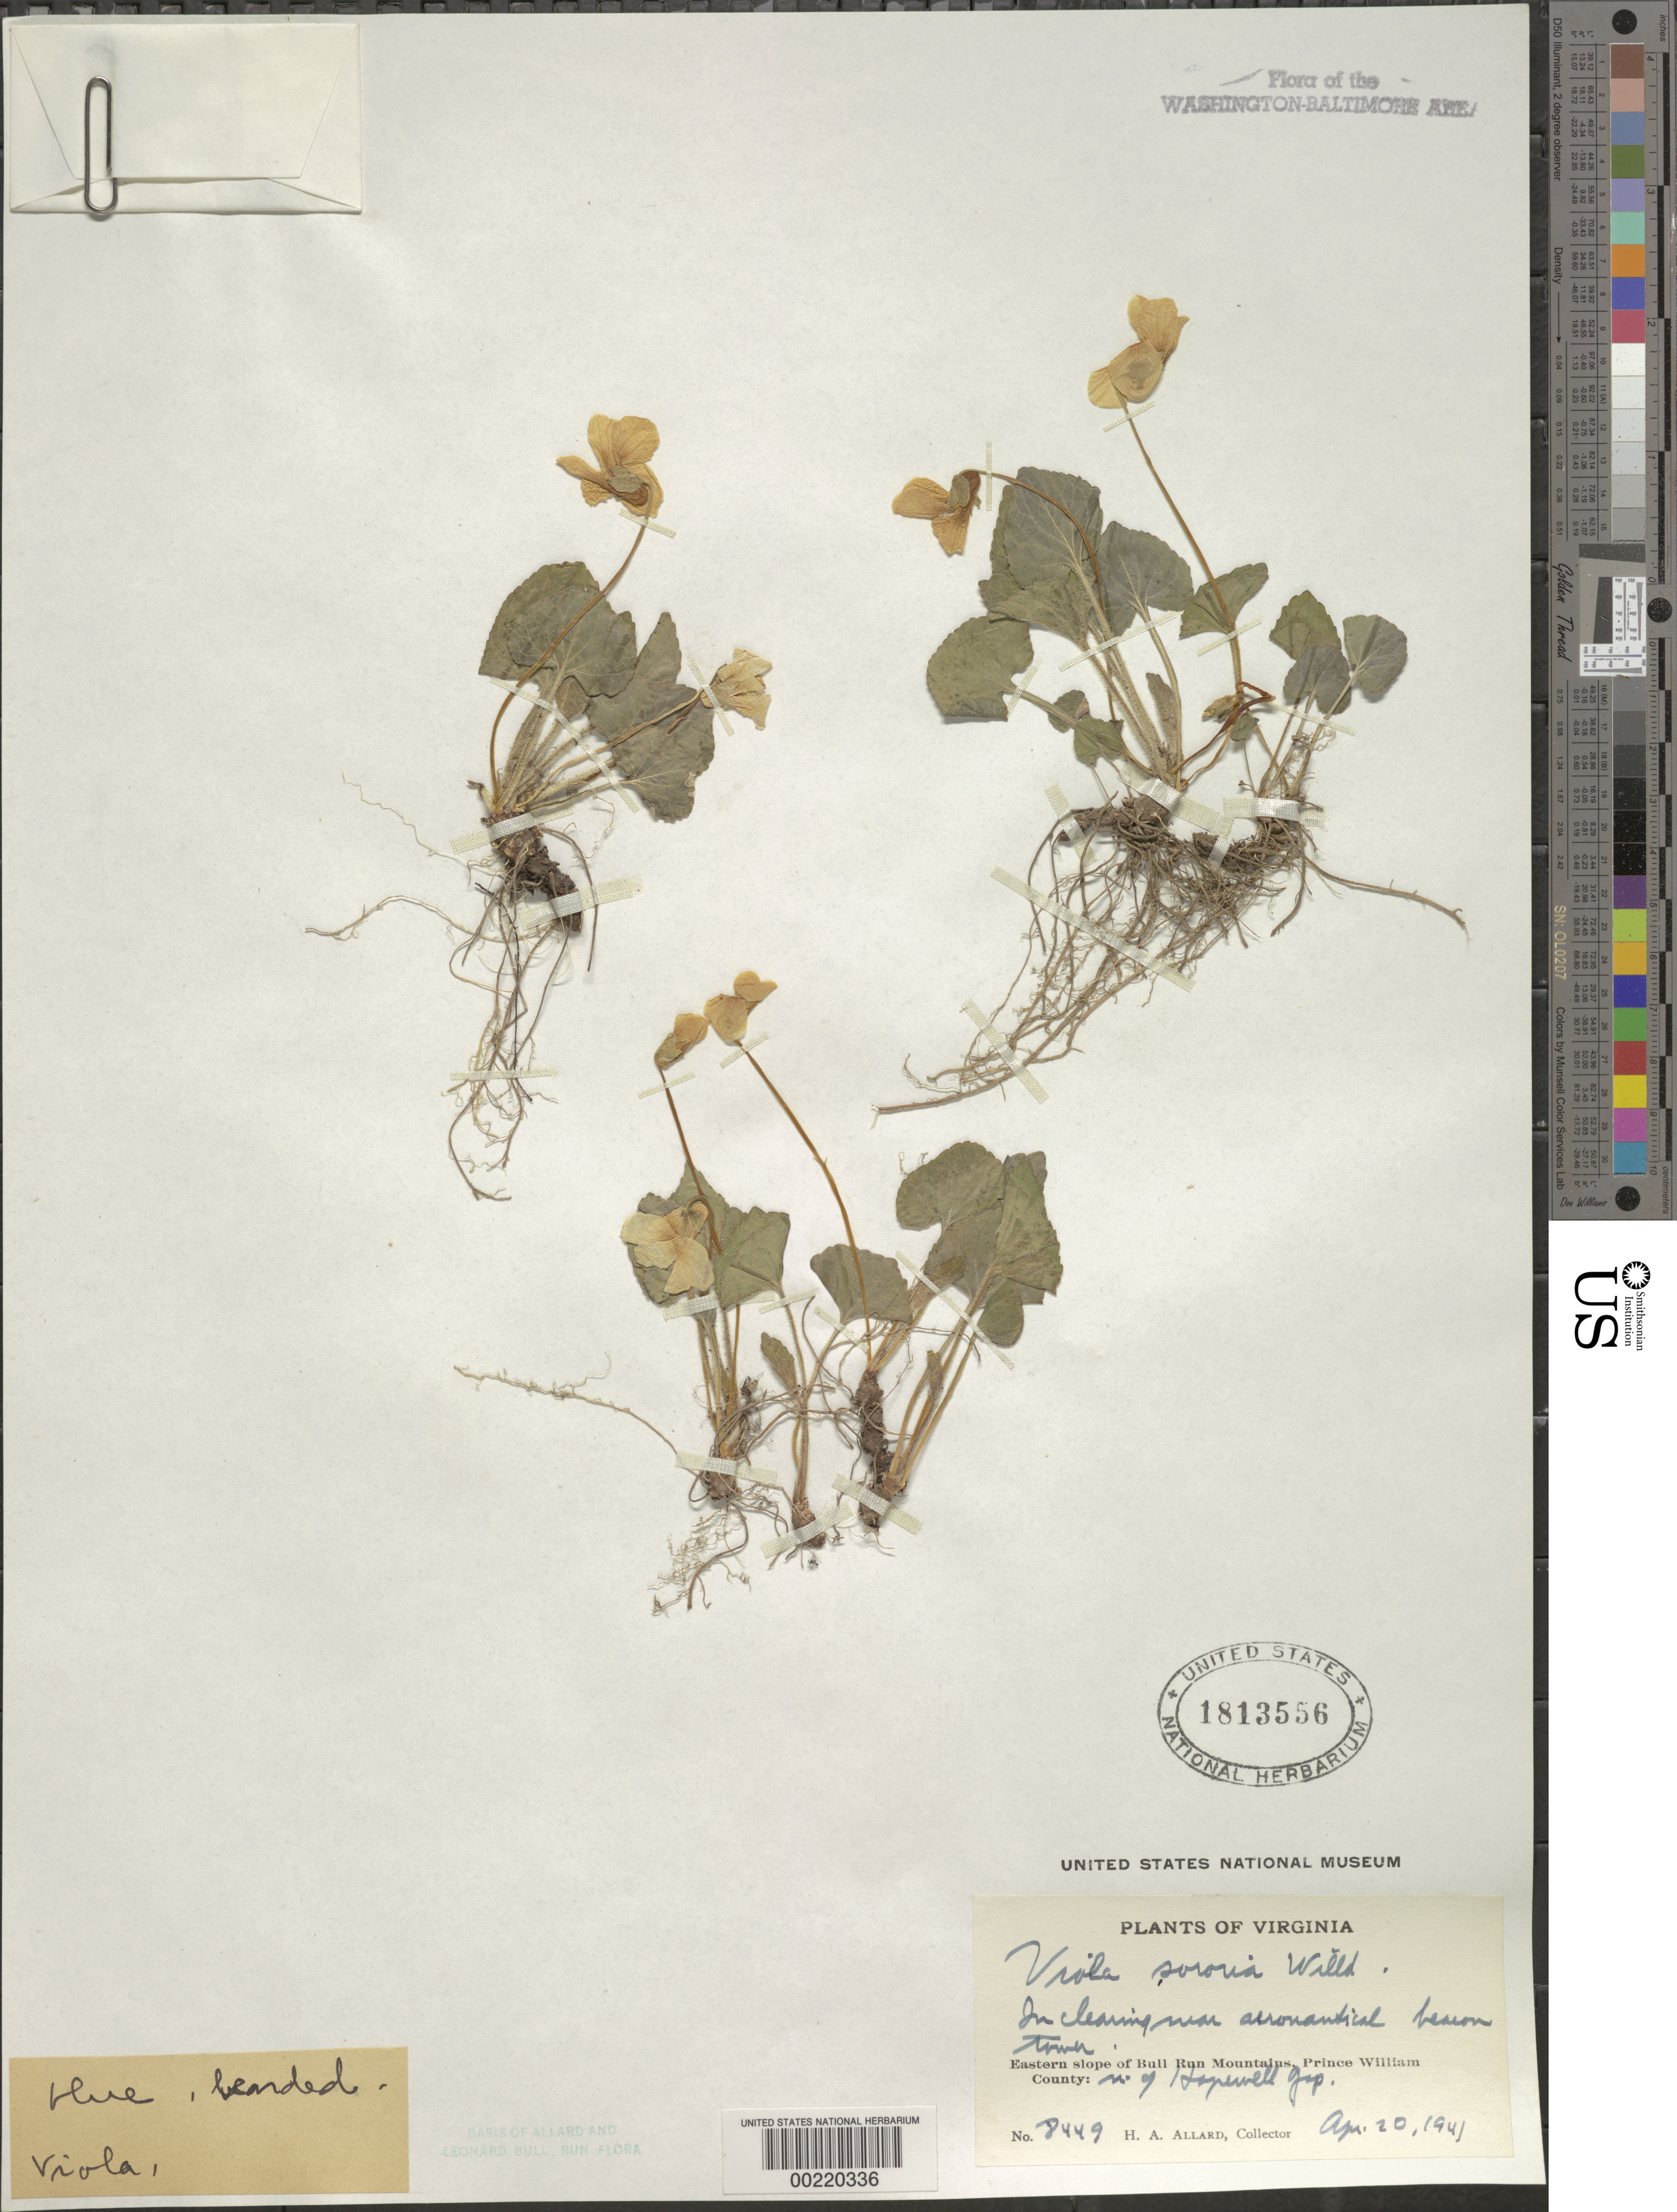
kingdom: Plantae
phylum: Tracheophyta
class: Magnoliopsida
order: Malpighiales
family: Violaceae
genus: Viola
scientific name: Viola sororia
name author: Willd.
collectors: H. A. Allard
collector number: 8449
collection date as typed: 20 Apr 1941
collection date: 1941-04-20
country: United States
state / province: Virginia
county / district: Prince William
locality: North of Hopewell Gap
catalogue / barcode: US 1813556